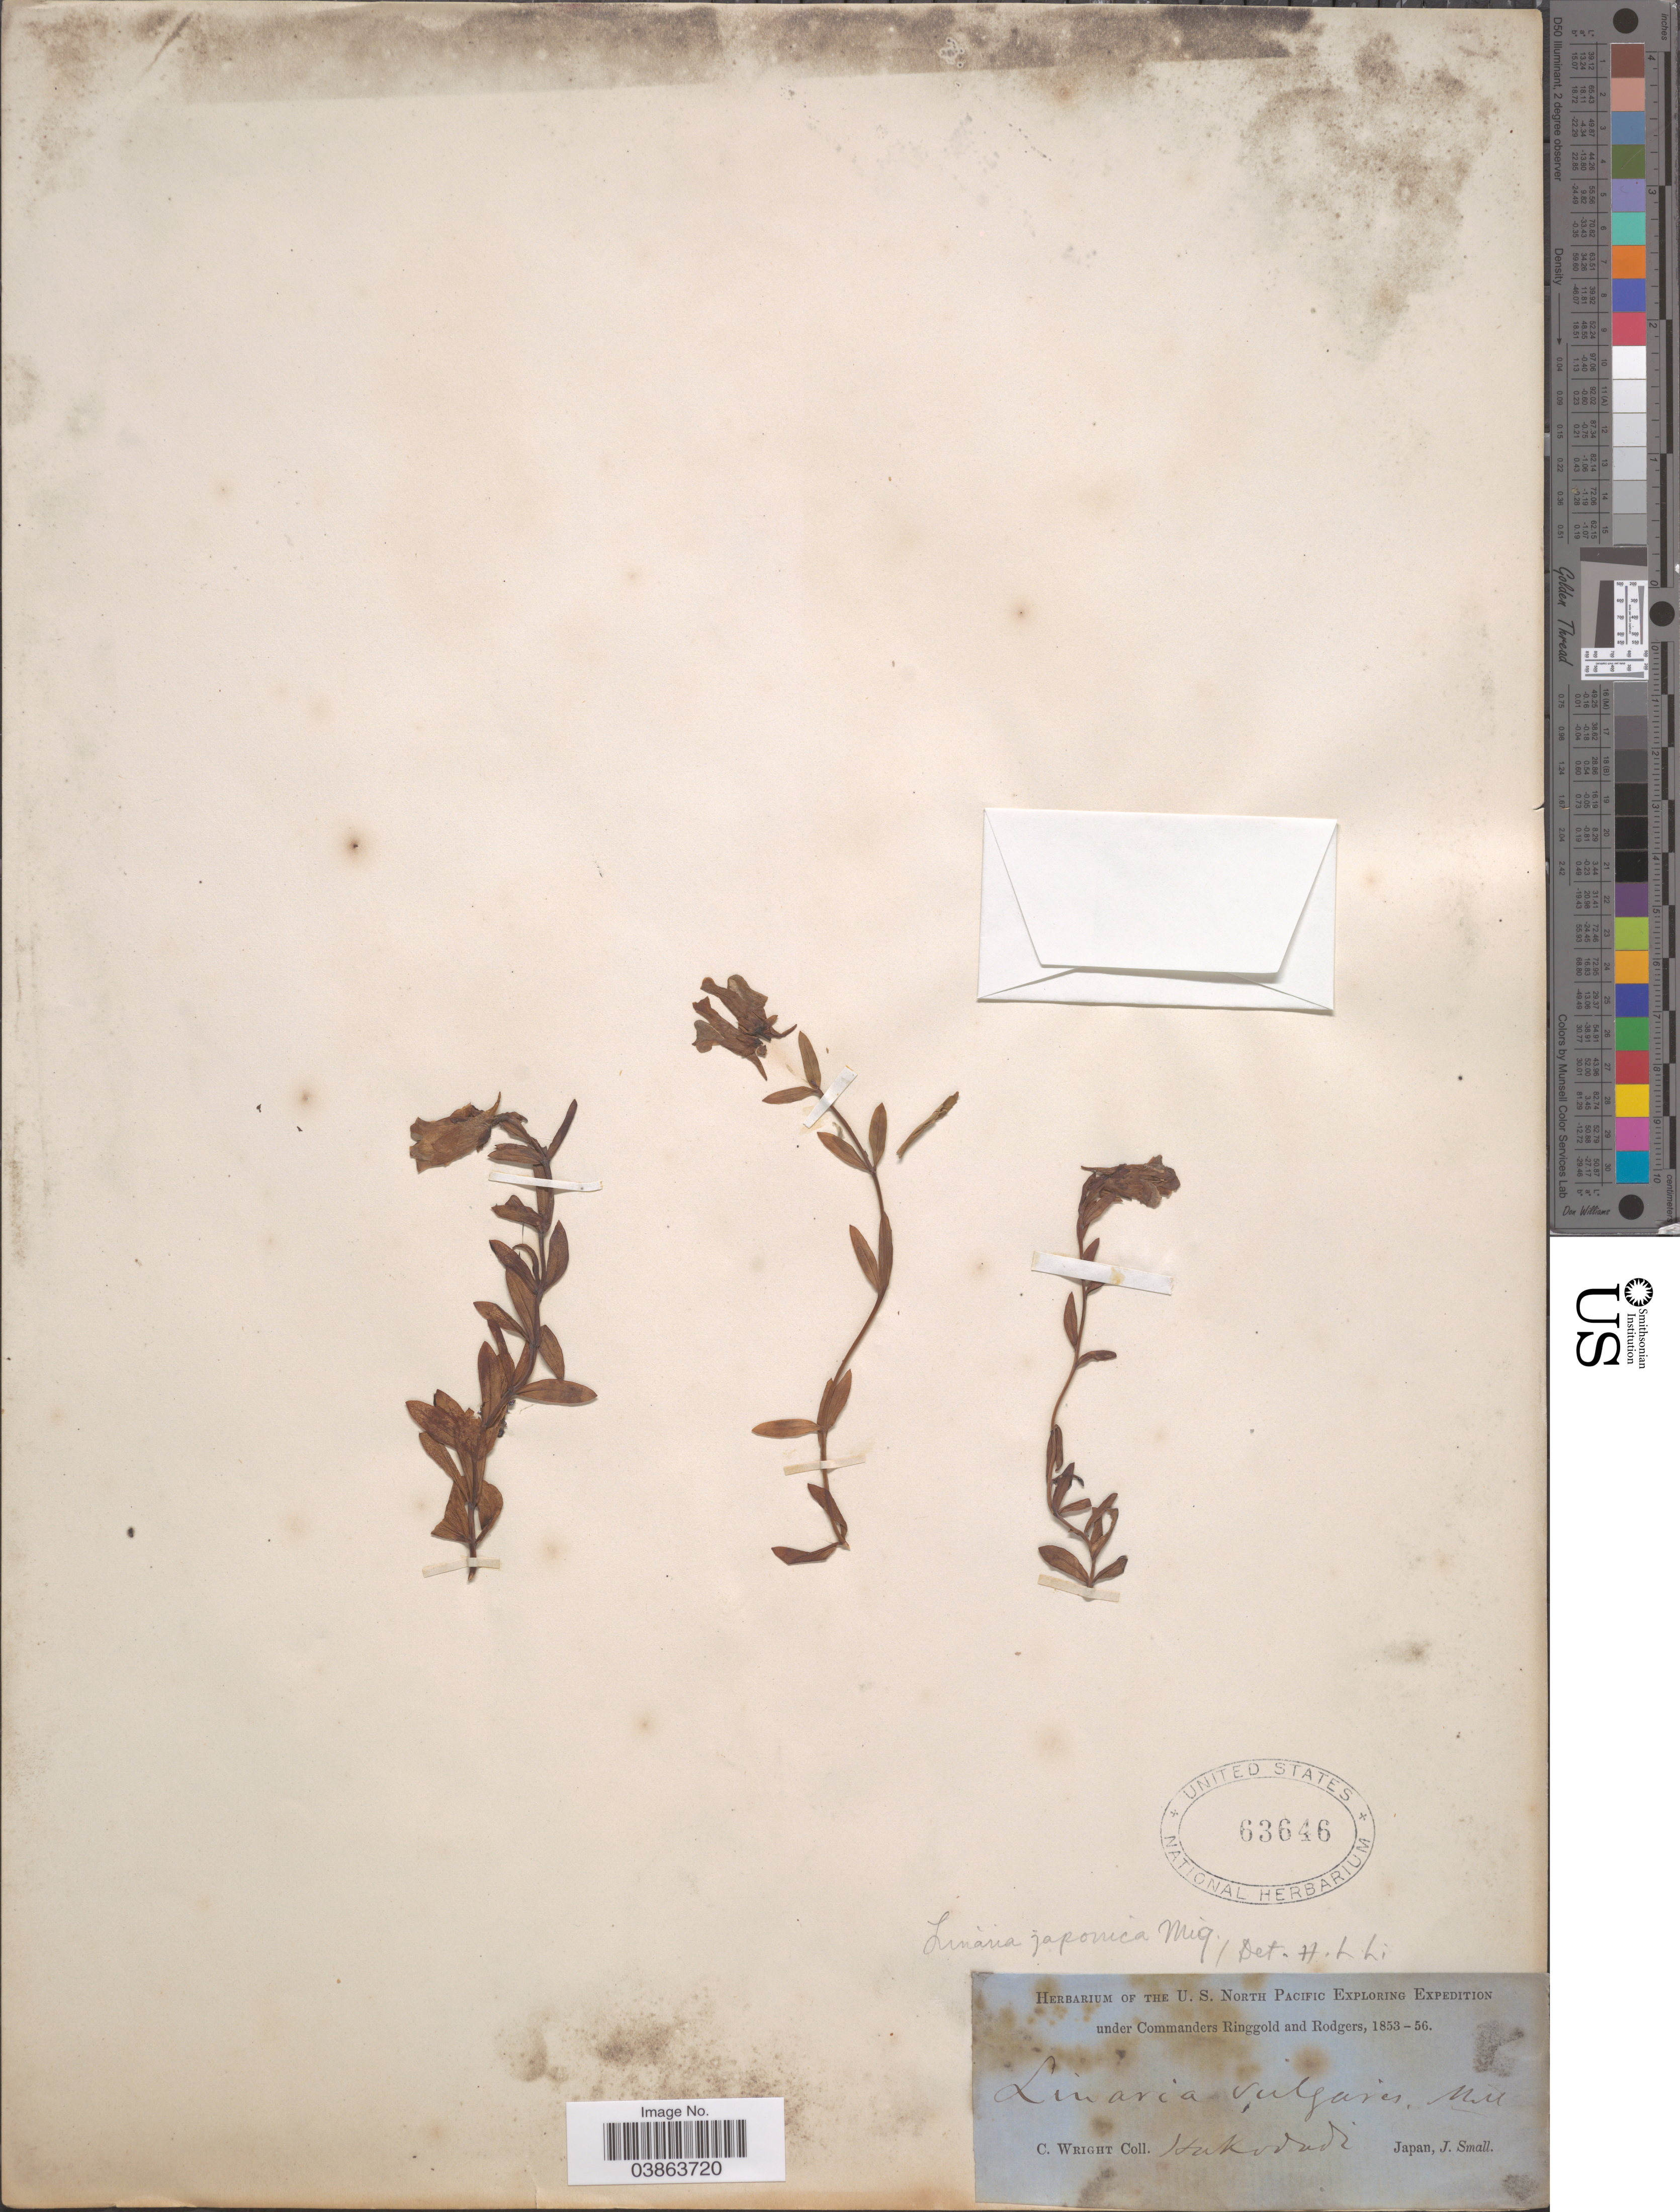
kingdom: Plantae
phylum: Tracheophyta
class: Magnoliopsida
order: Lamiales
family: Plantaginaceae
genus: Linaria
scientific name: Linaria japonica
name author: Miq.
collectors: C. Wright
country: Japan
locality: Hakodadi.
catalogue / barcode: US 63646